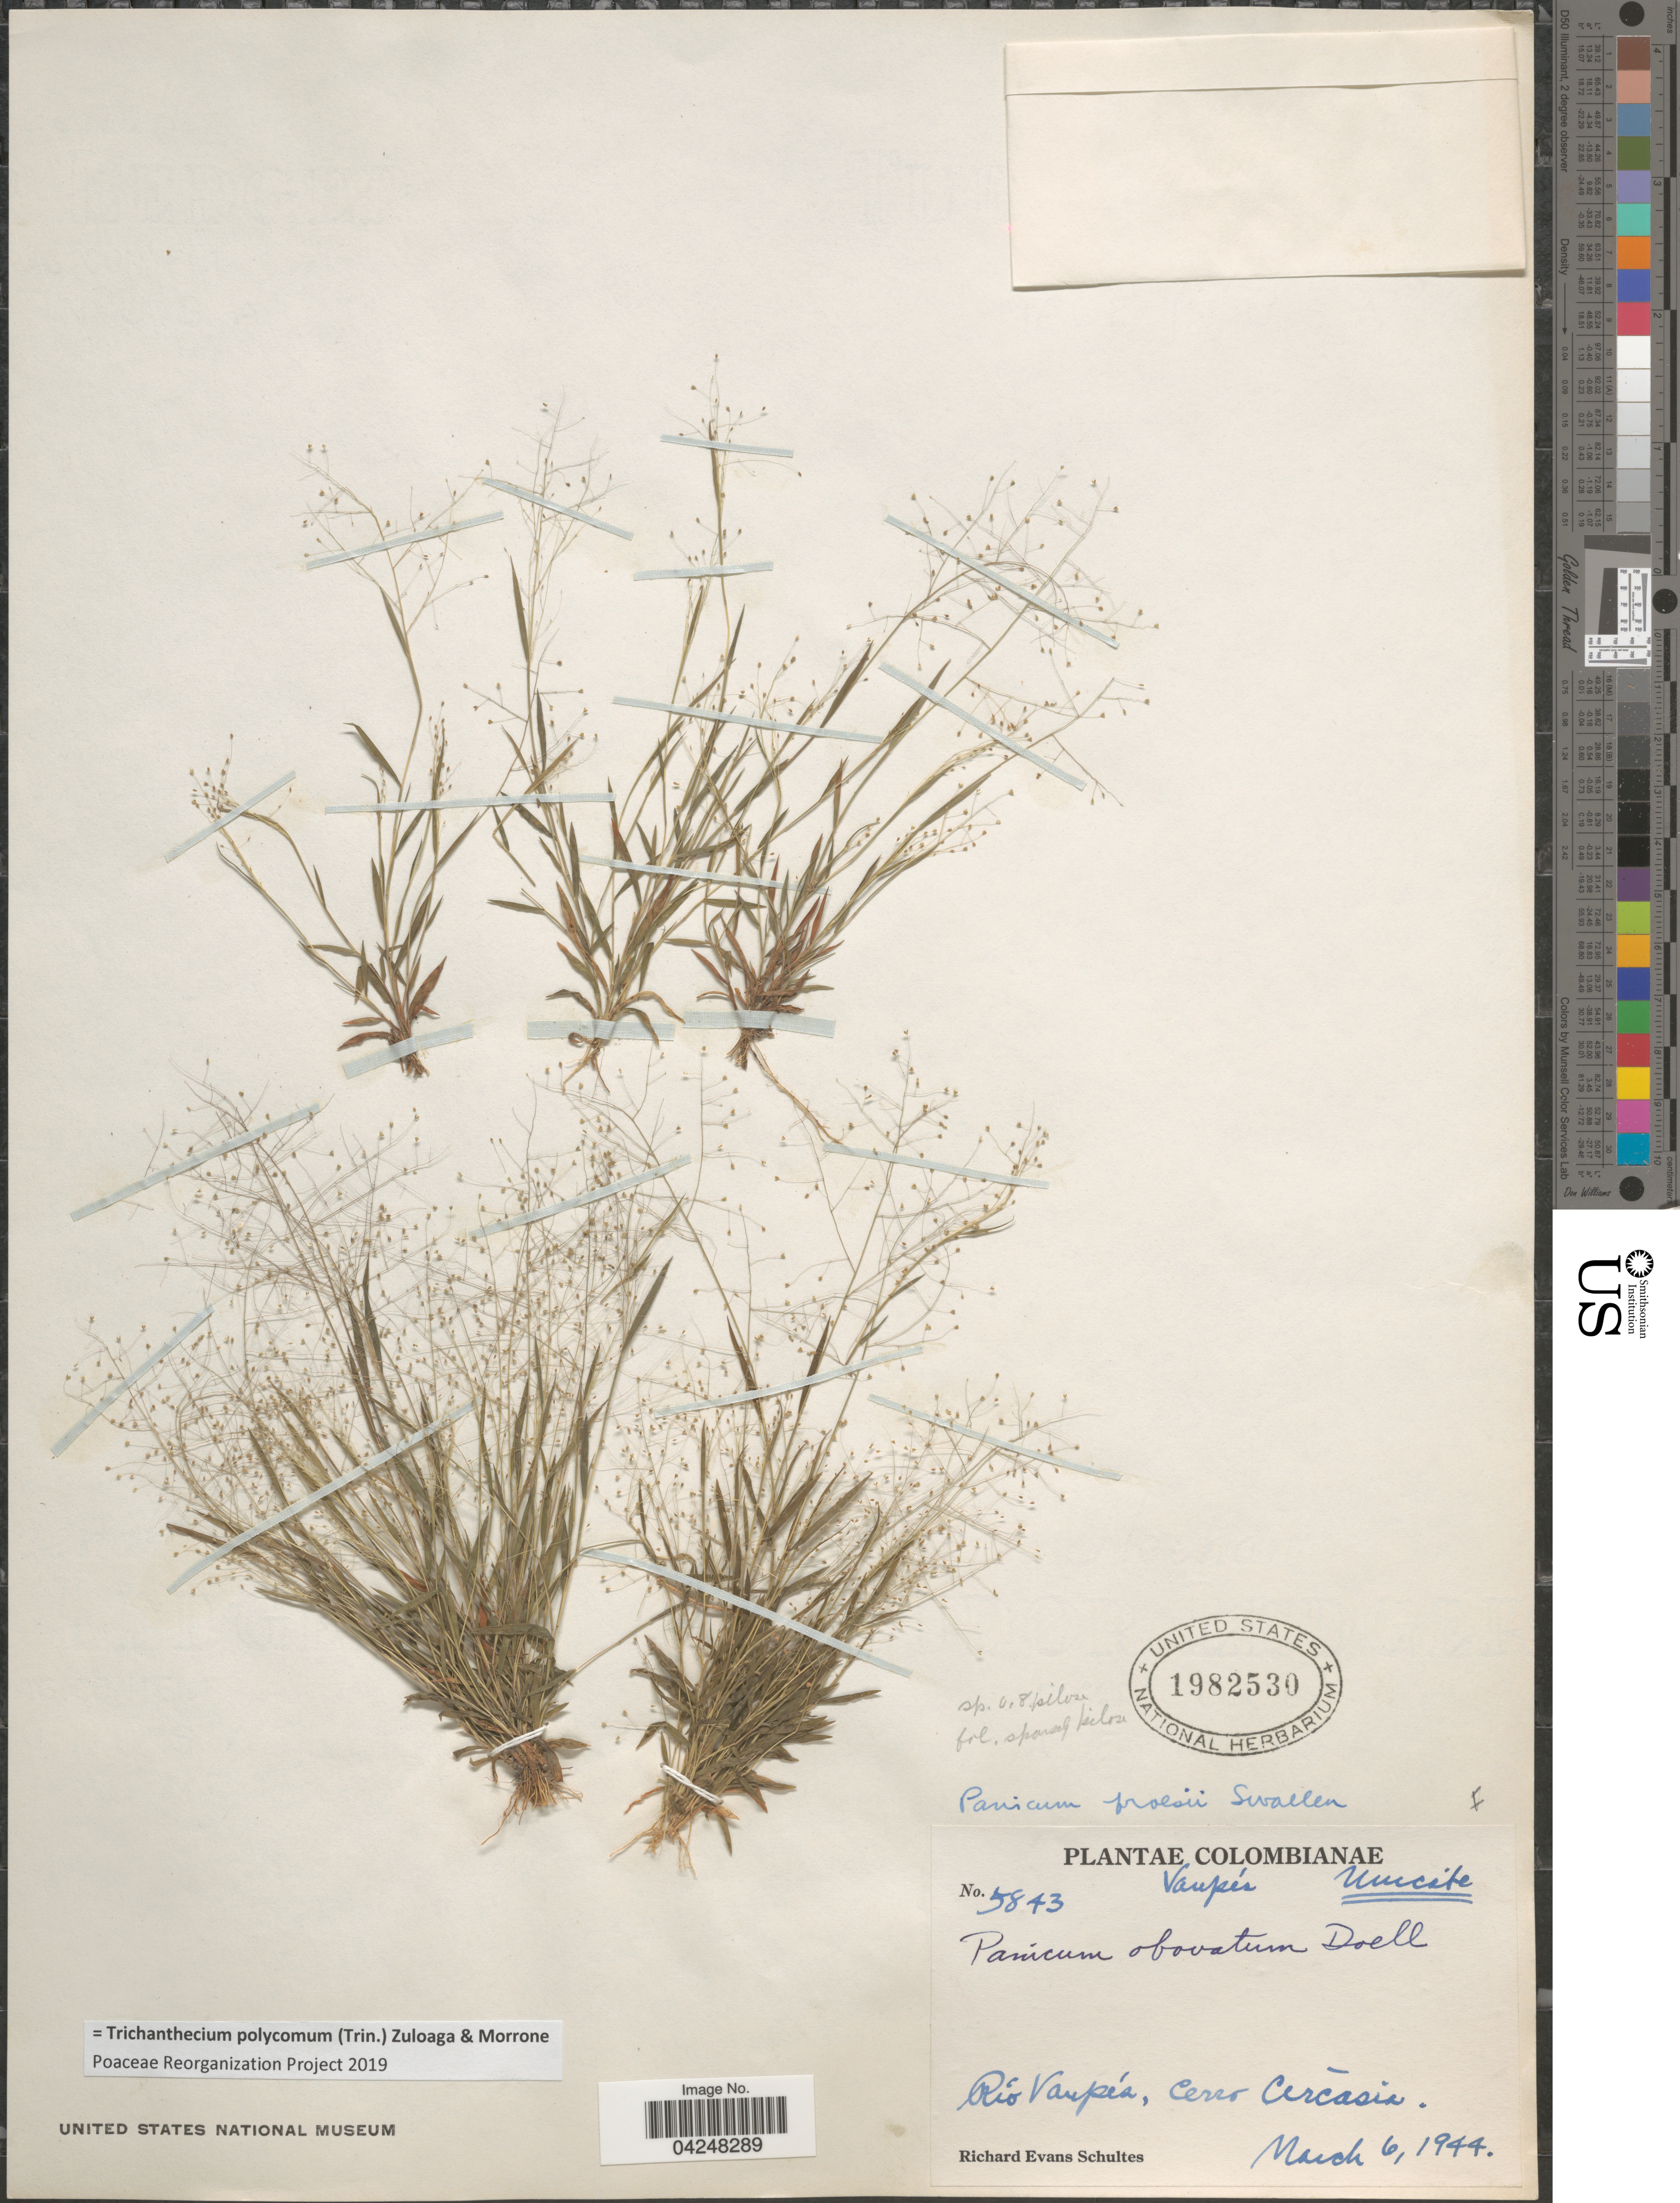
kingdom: Plantae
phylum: Tracheophyta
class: Liliopsida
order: Poales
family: Poaceae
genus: Trichanthecium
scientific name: Trichanthecium polycomum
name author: (Trin.) Zuloaga & Morrone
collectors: R. E. Schultes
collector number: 5843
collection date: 1944-03-06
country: Colombia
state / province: Vaupés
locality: Río Vaupés, Cerro Cercasia.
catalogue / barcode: US 1982530